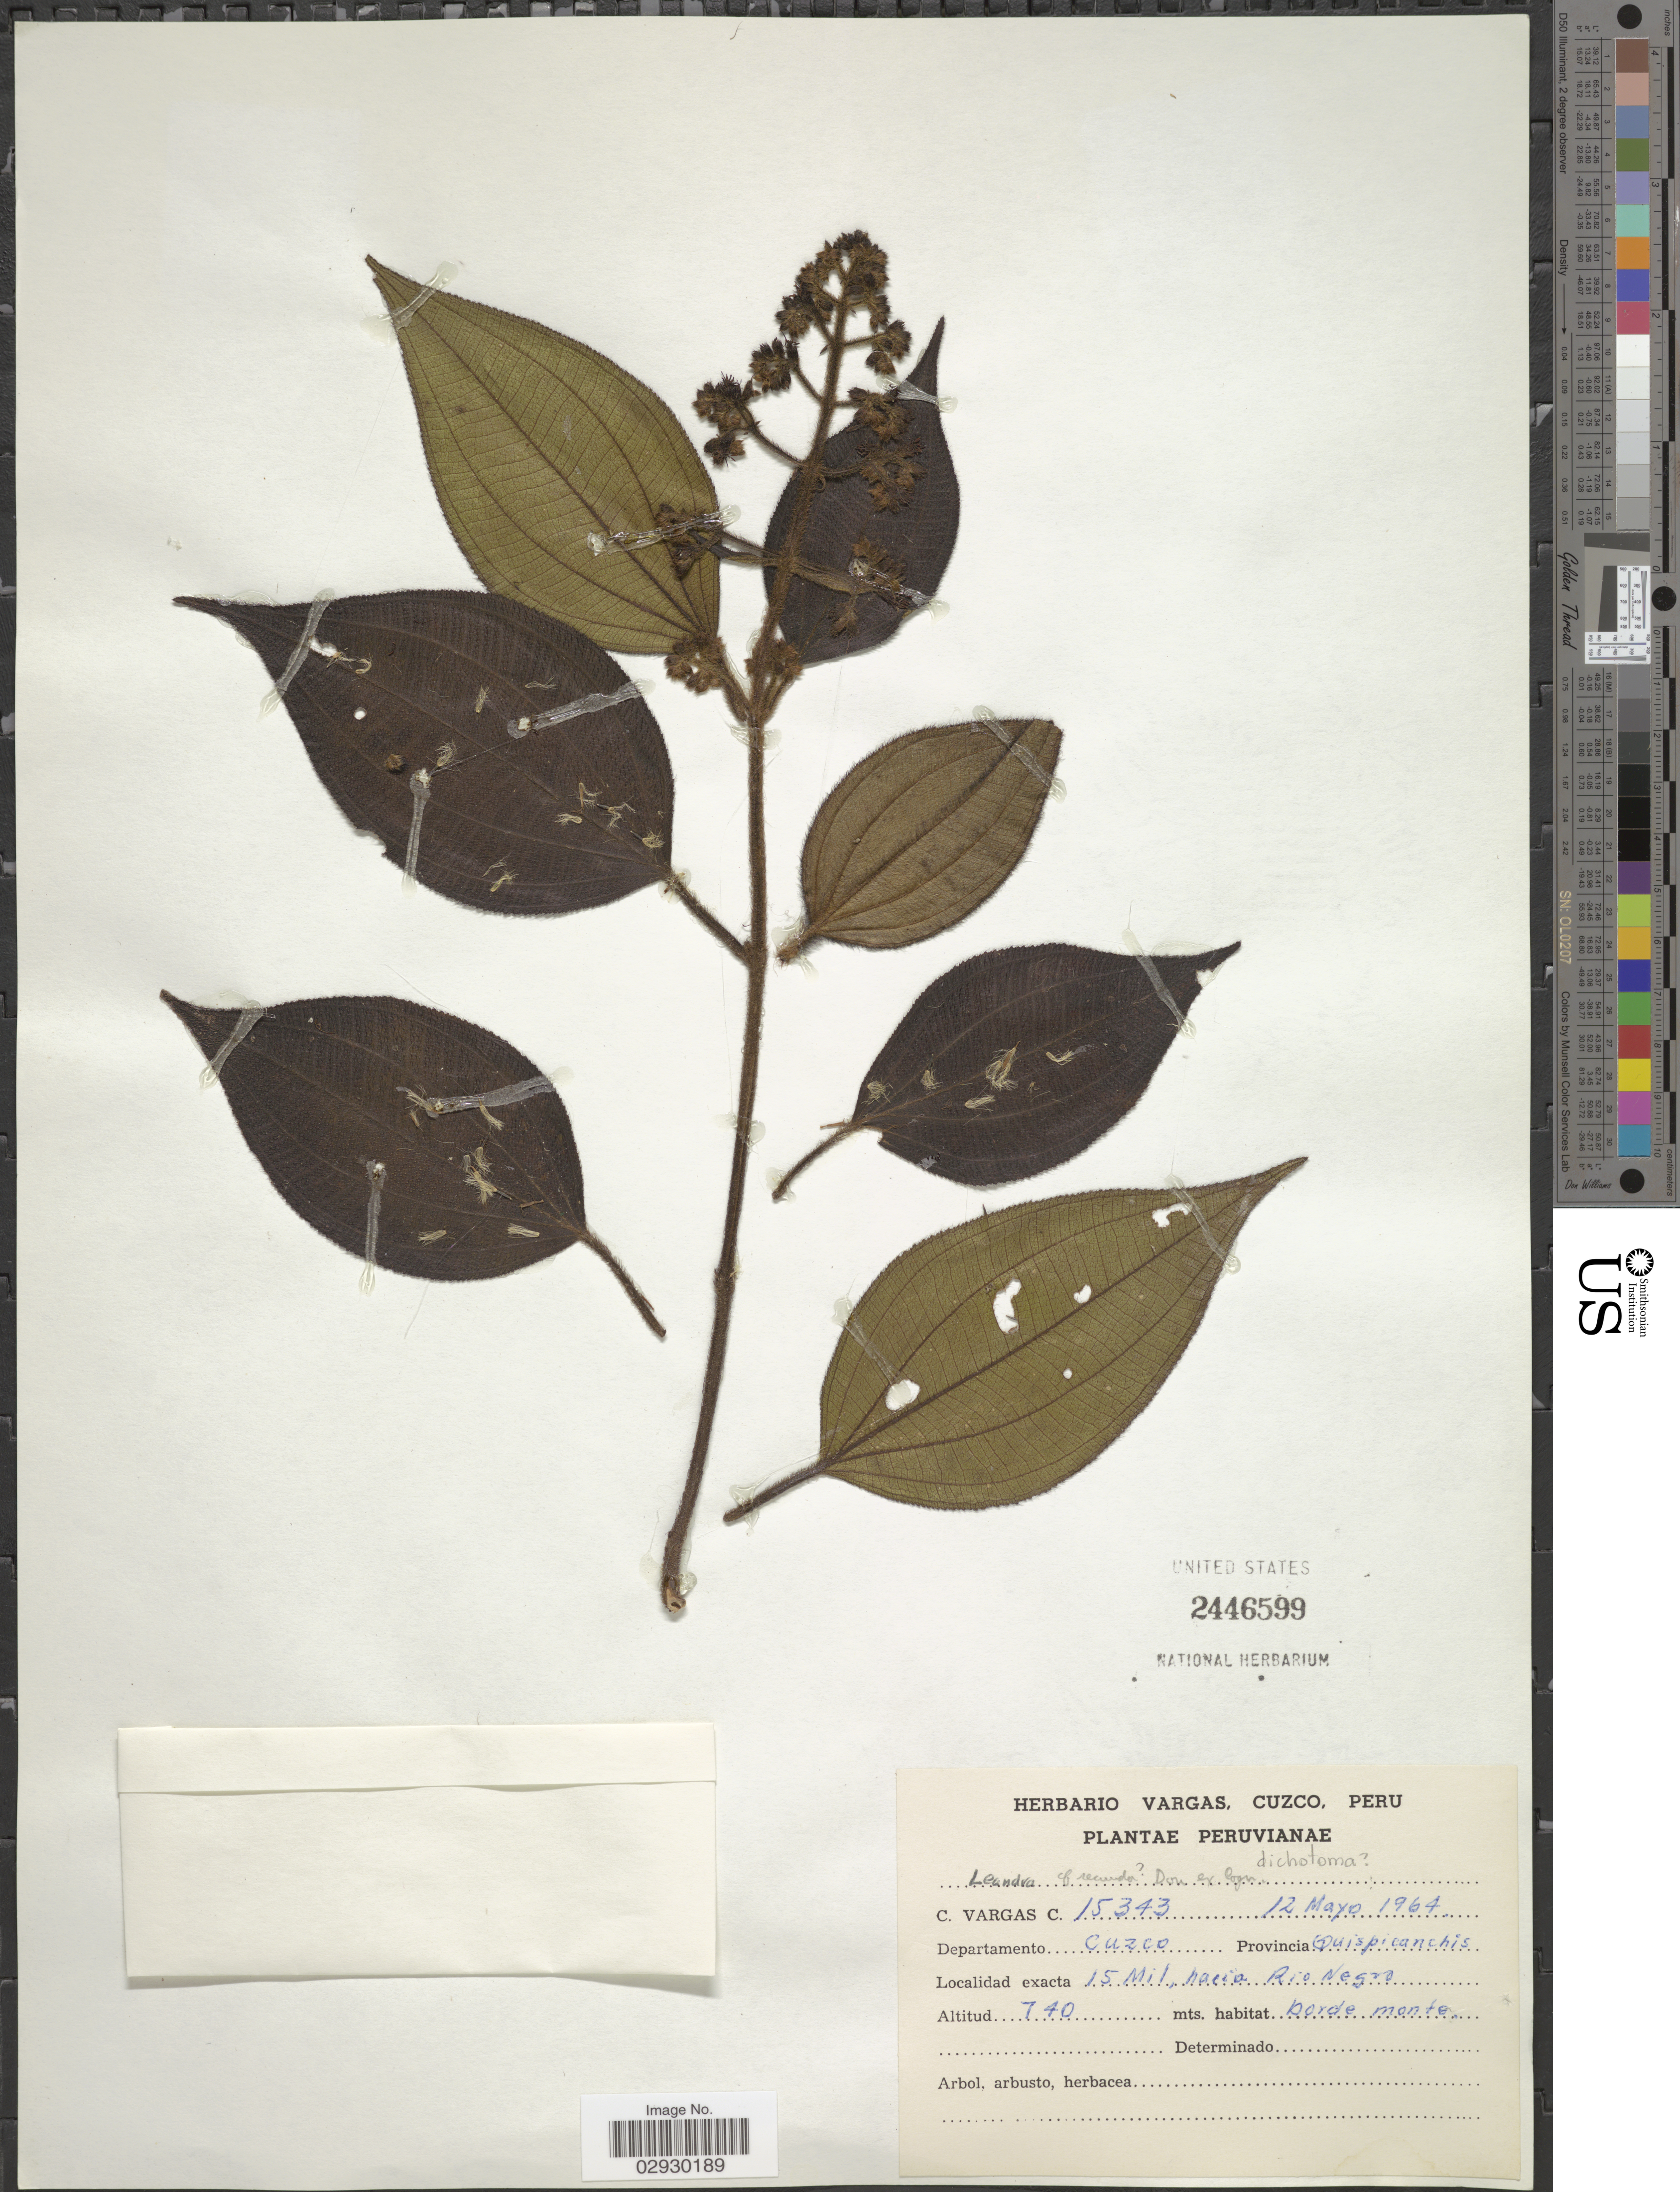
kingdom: Plantae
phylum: Tracheophyta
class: Magnoliopsida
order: Myrtales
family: Melastomataceae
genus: Leandra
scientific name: Leandra sp.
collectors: C. Vargas Calderón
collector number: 15343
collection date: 1964-05-12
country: Peru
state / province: Cusco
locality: Departamento Cuzco, Provincia Quispicanchis. 15 Mil hacia Rio Negro.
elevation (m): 740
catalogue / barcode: US 2446599